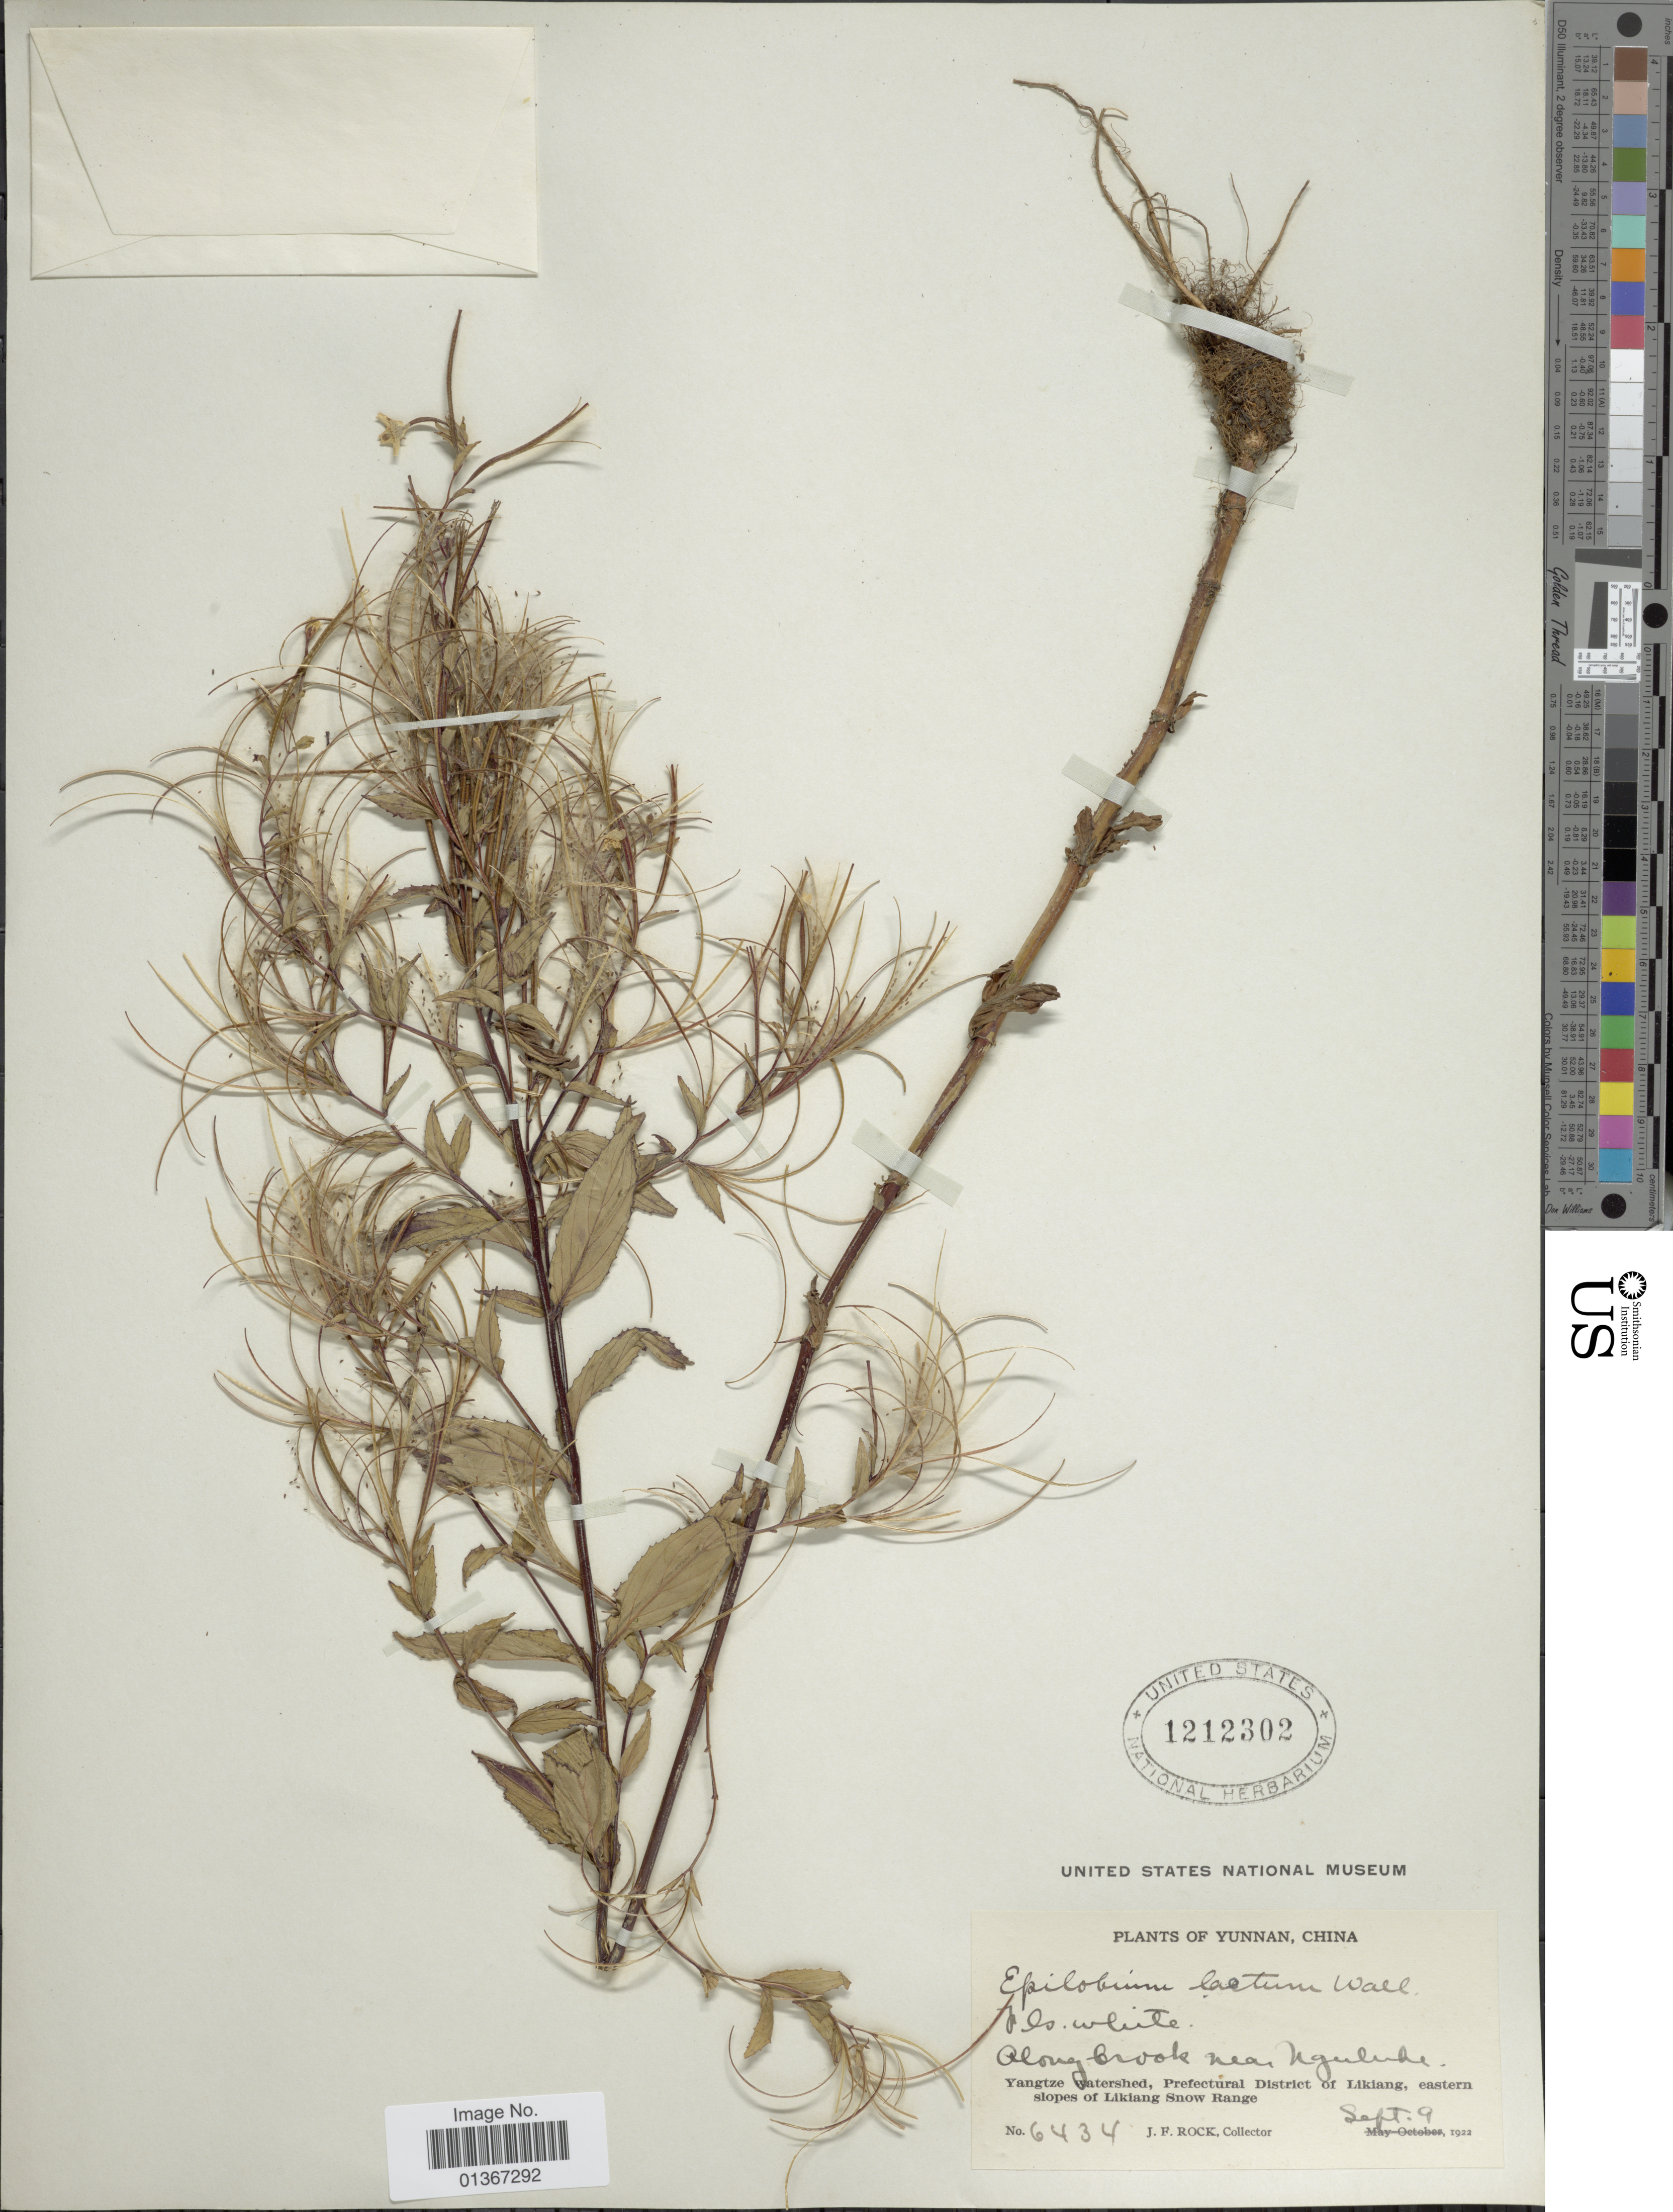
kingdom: Plantae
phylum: Tracheophyta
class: Magnoliopsida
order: Myrtales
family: Onagraceae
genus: Epilobium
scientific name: Epilobium amurense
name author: Hausskn.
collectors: J. Rock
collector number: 6434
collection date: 1922-09-09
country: China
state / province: Yunnan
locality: Along brook near Nguluhe. Yangtze watershed, Prefectural District of Likiang, eastern slopes of Likiang Snow Range.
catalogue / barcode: US 1212302